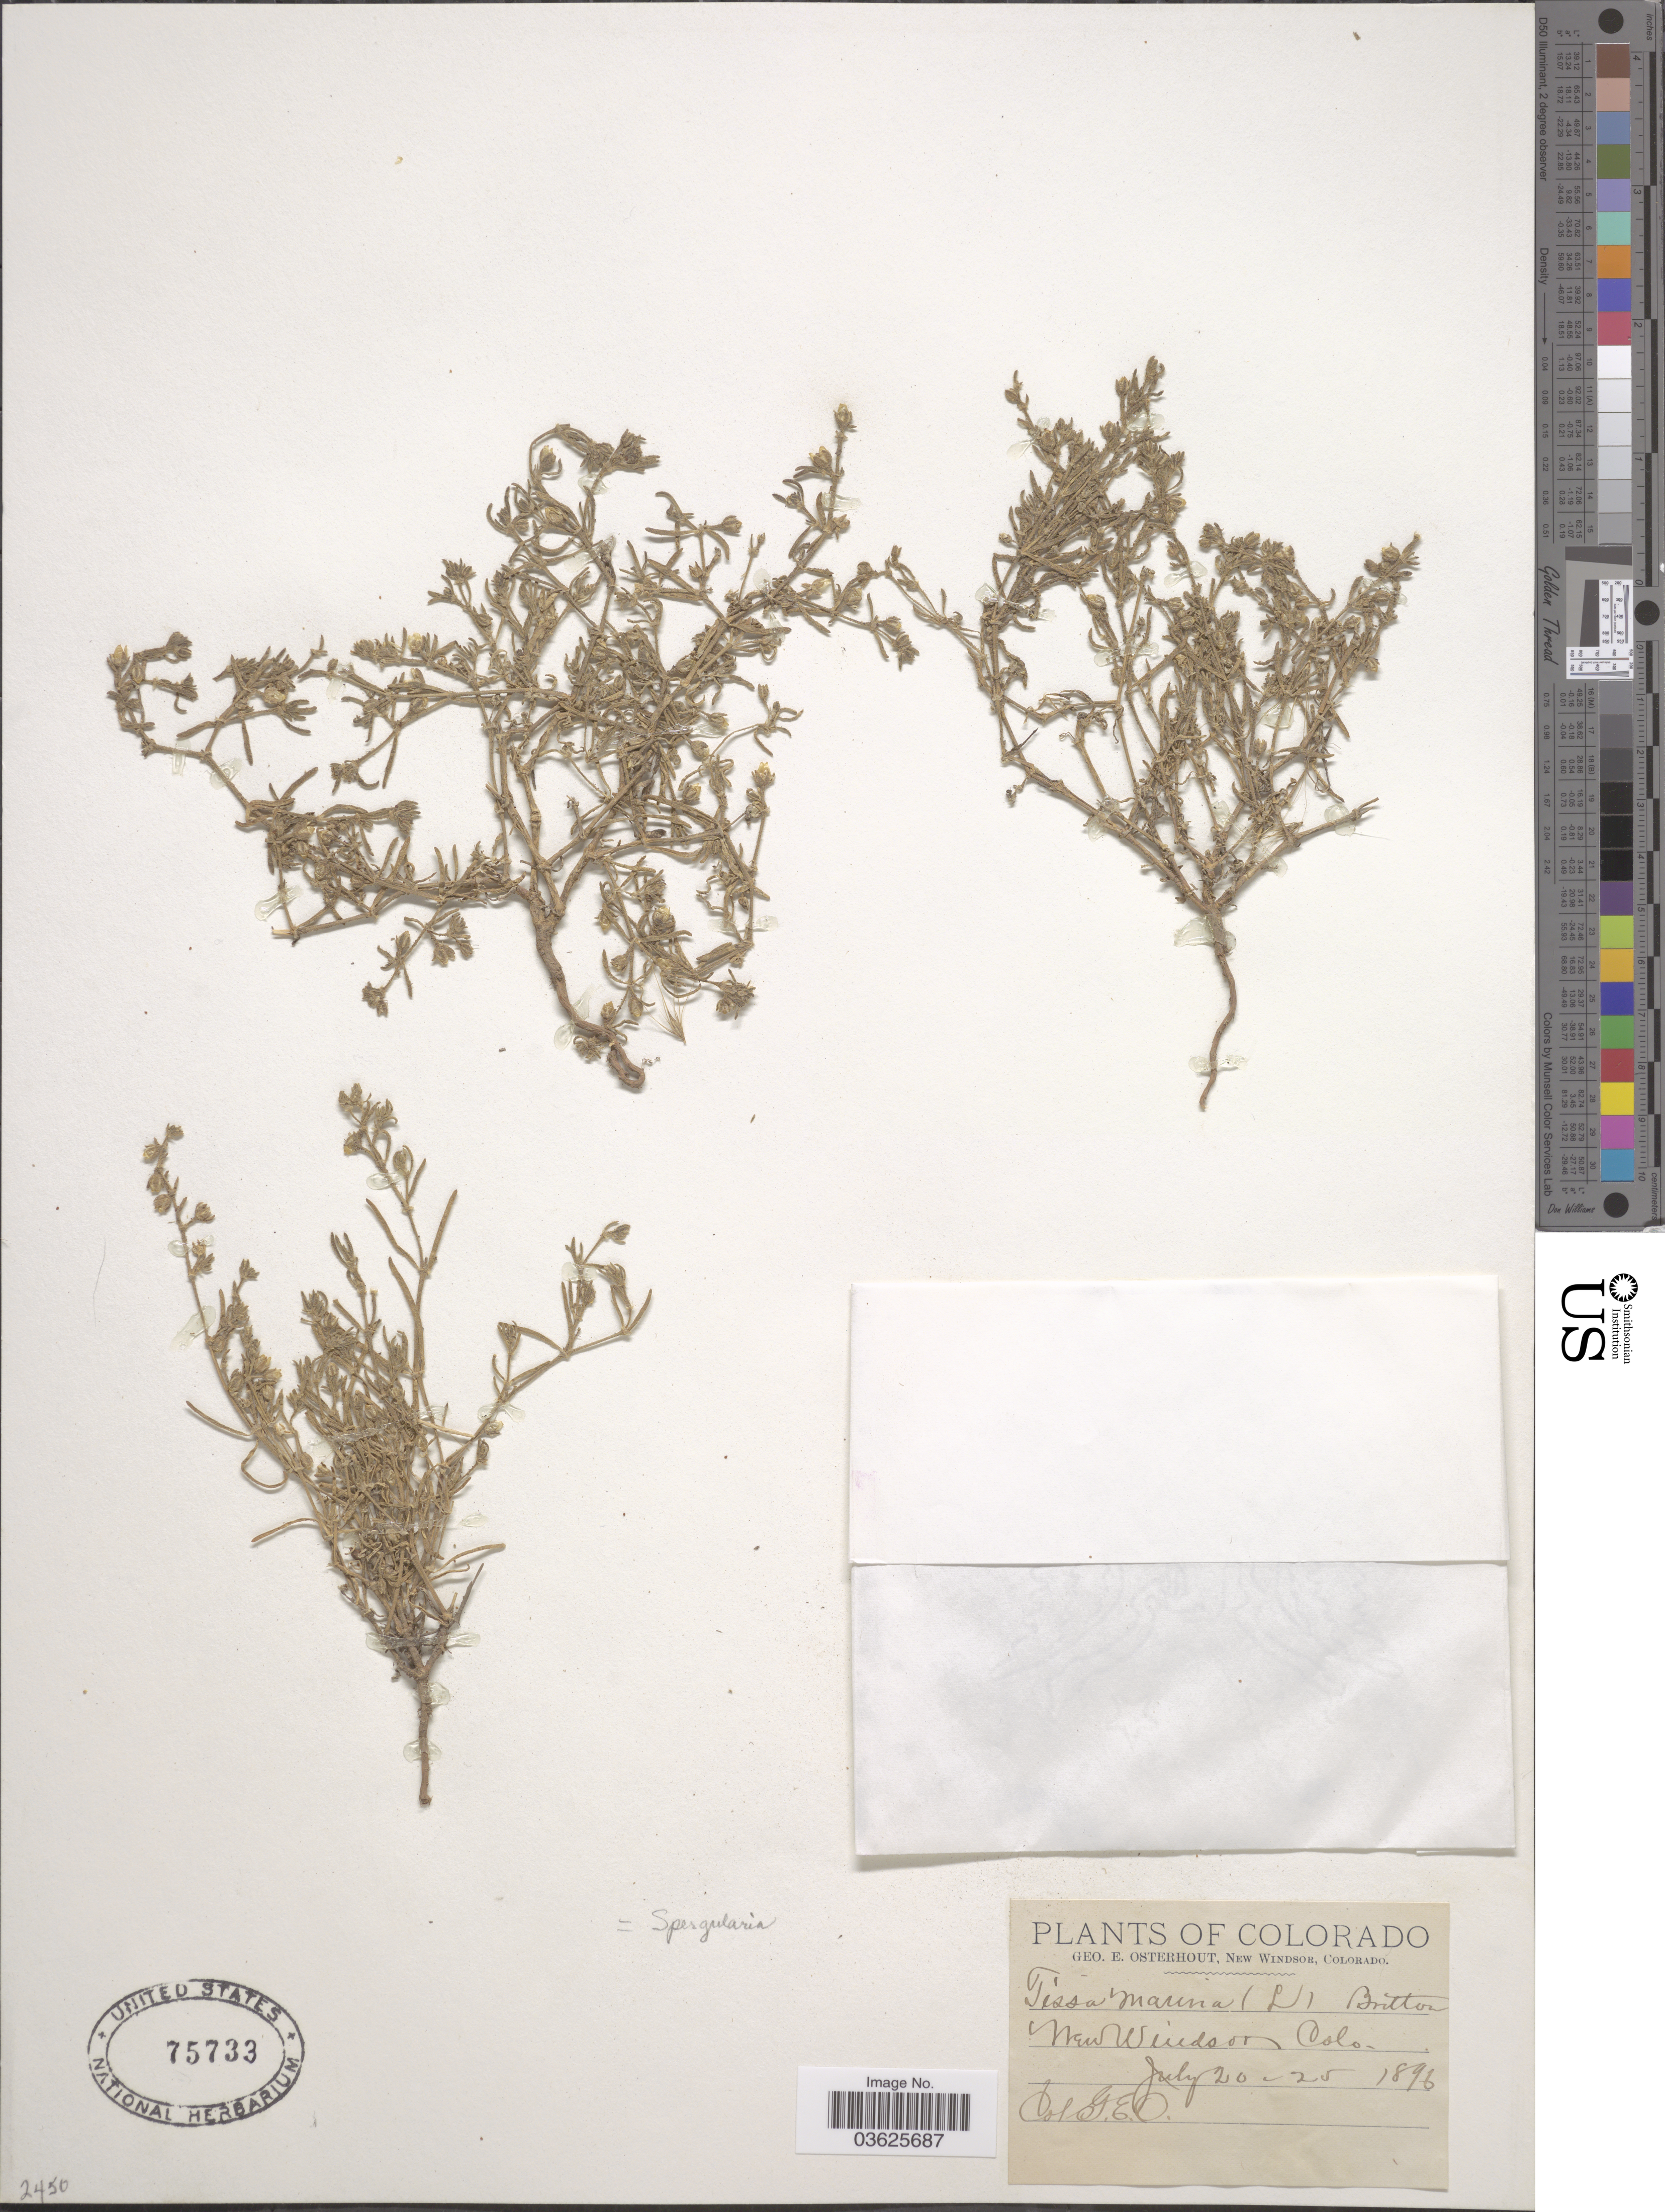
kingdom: Plantae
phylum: Tracheophyta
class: Magnoliopsida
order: Caryophyllales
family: Caryophyllaceae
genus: Spergularia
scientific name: Spergularia marina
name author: (L.) Griseb.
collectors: G. Osterhout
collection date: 1896-07-20/1896-07-25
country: United States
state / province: Colorado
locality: New Windsor.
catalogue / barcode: US 75733